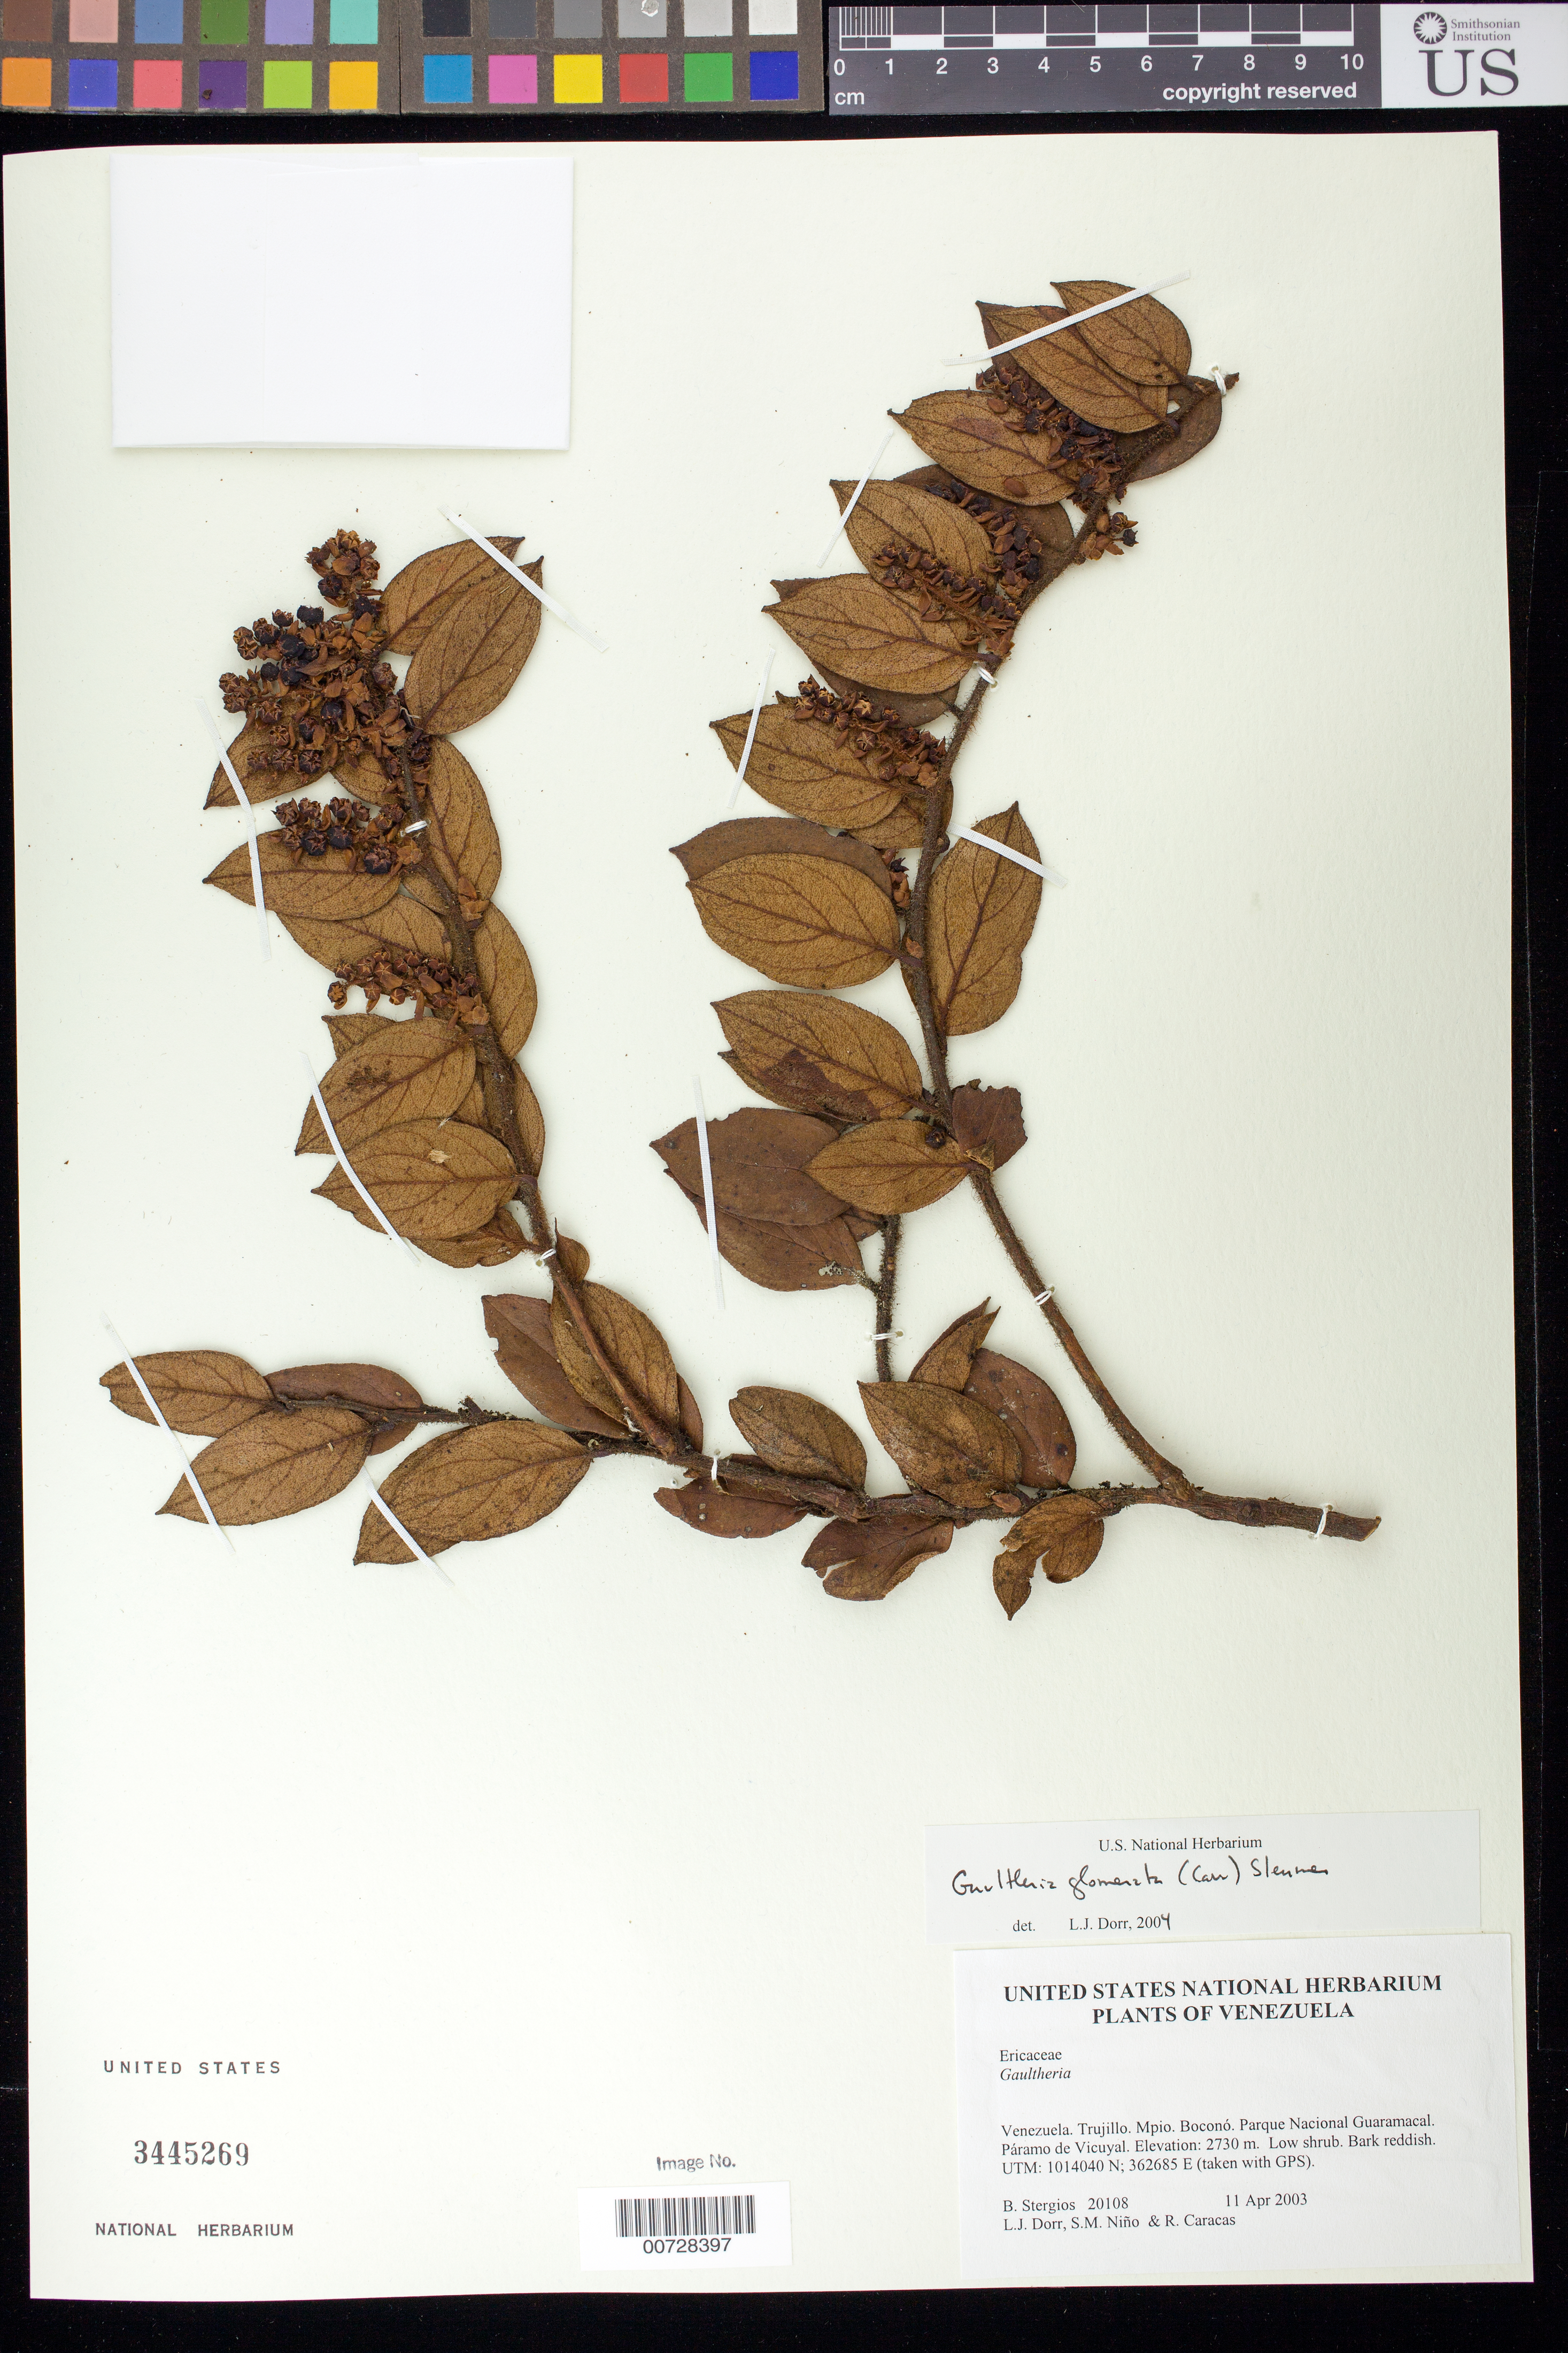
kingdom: Plantae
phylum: Tracheophyta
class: Magnoliopsida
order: Ericales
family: Ericaceae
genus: Gaultheria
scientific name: Gaultheria glomerata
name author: (Cav.) Sleumer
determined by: Dorr, L. J., (BOT), Smithsonian Institution - National Museum of Natural History (UNITED STATES)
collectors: B. G. Stergios, L. J. Dorr, S. M. Niño & R. Caracas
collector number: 20108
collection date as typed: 11 Apr 2003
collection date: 2003-04-11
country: Venezuela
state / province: Trujillo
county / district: Boconó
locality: Parque Nacional Guaramacal. Páramo de Vicuyal.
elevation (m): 2730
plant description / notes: PORT, US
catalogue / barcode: US 3445269